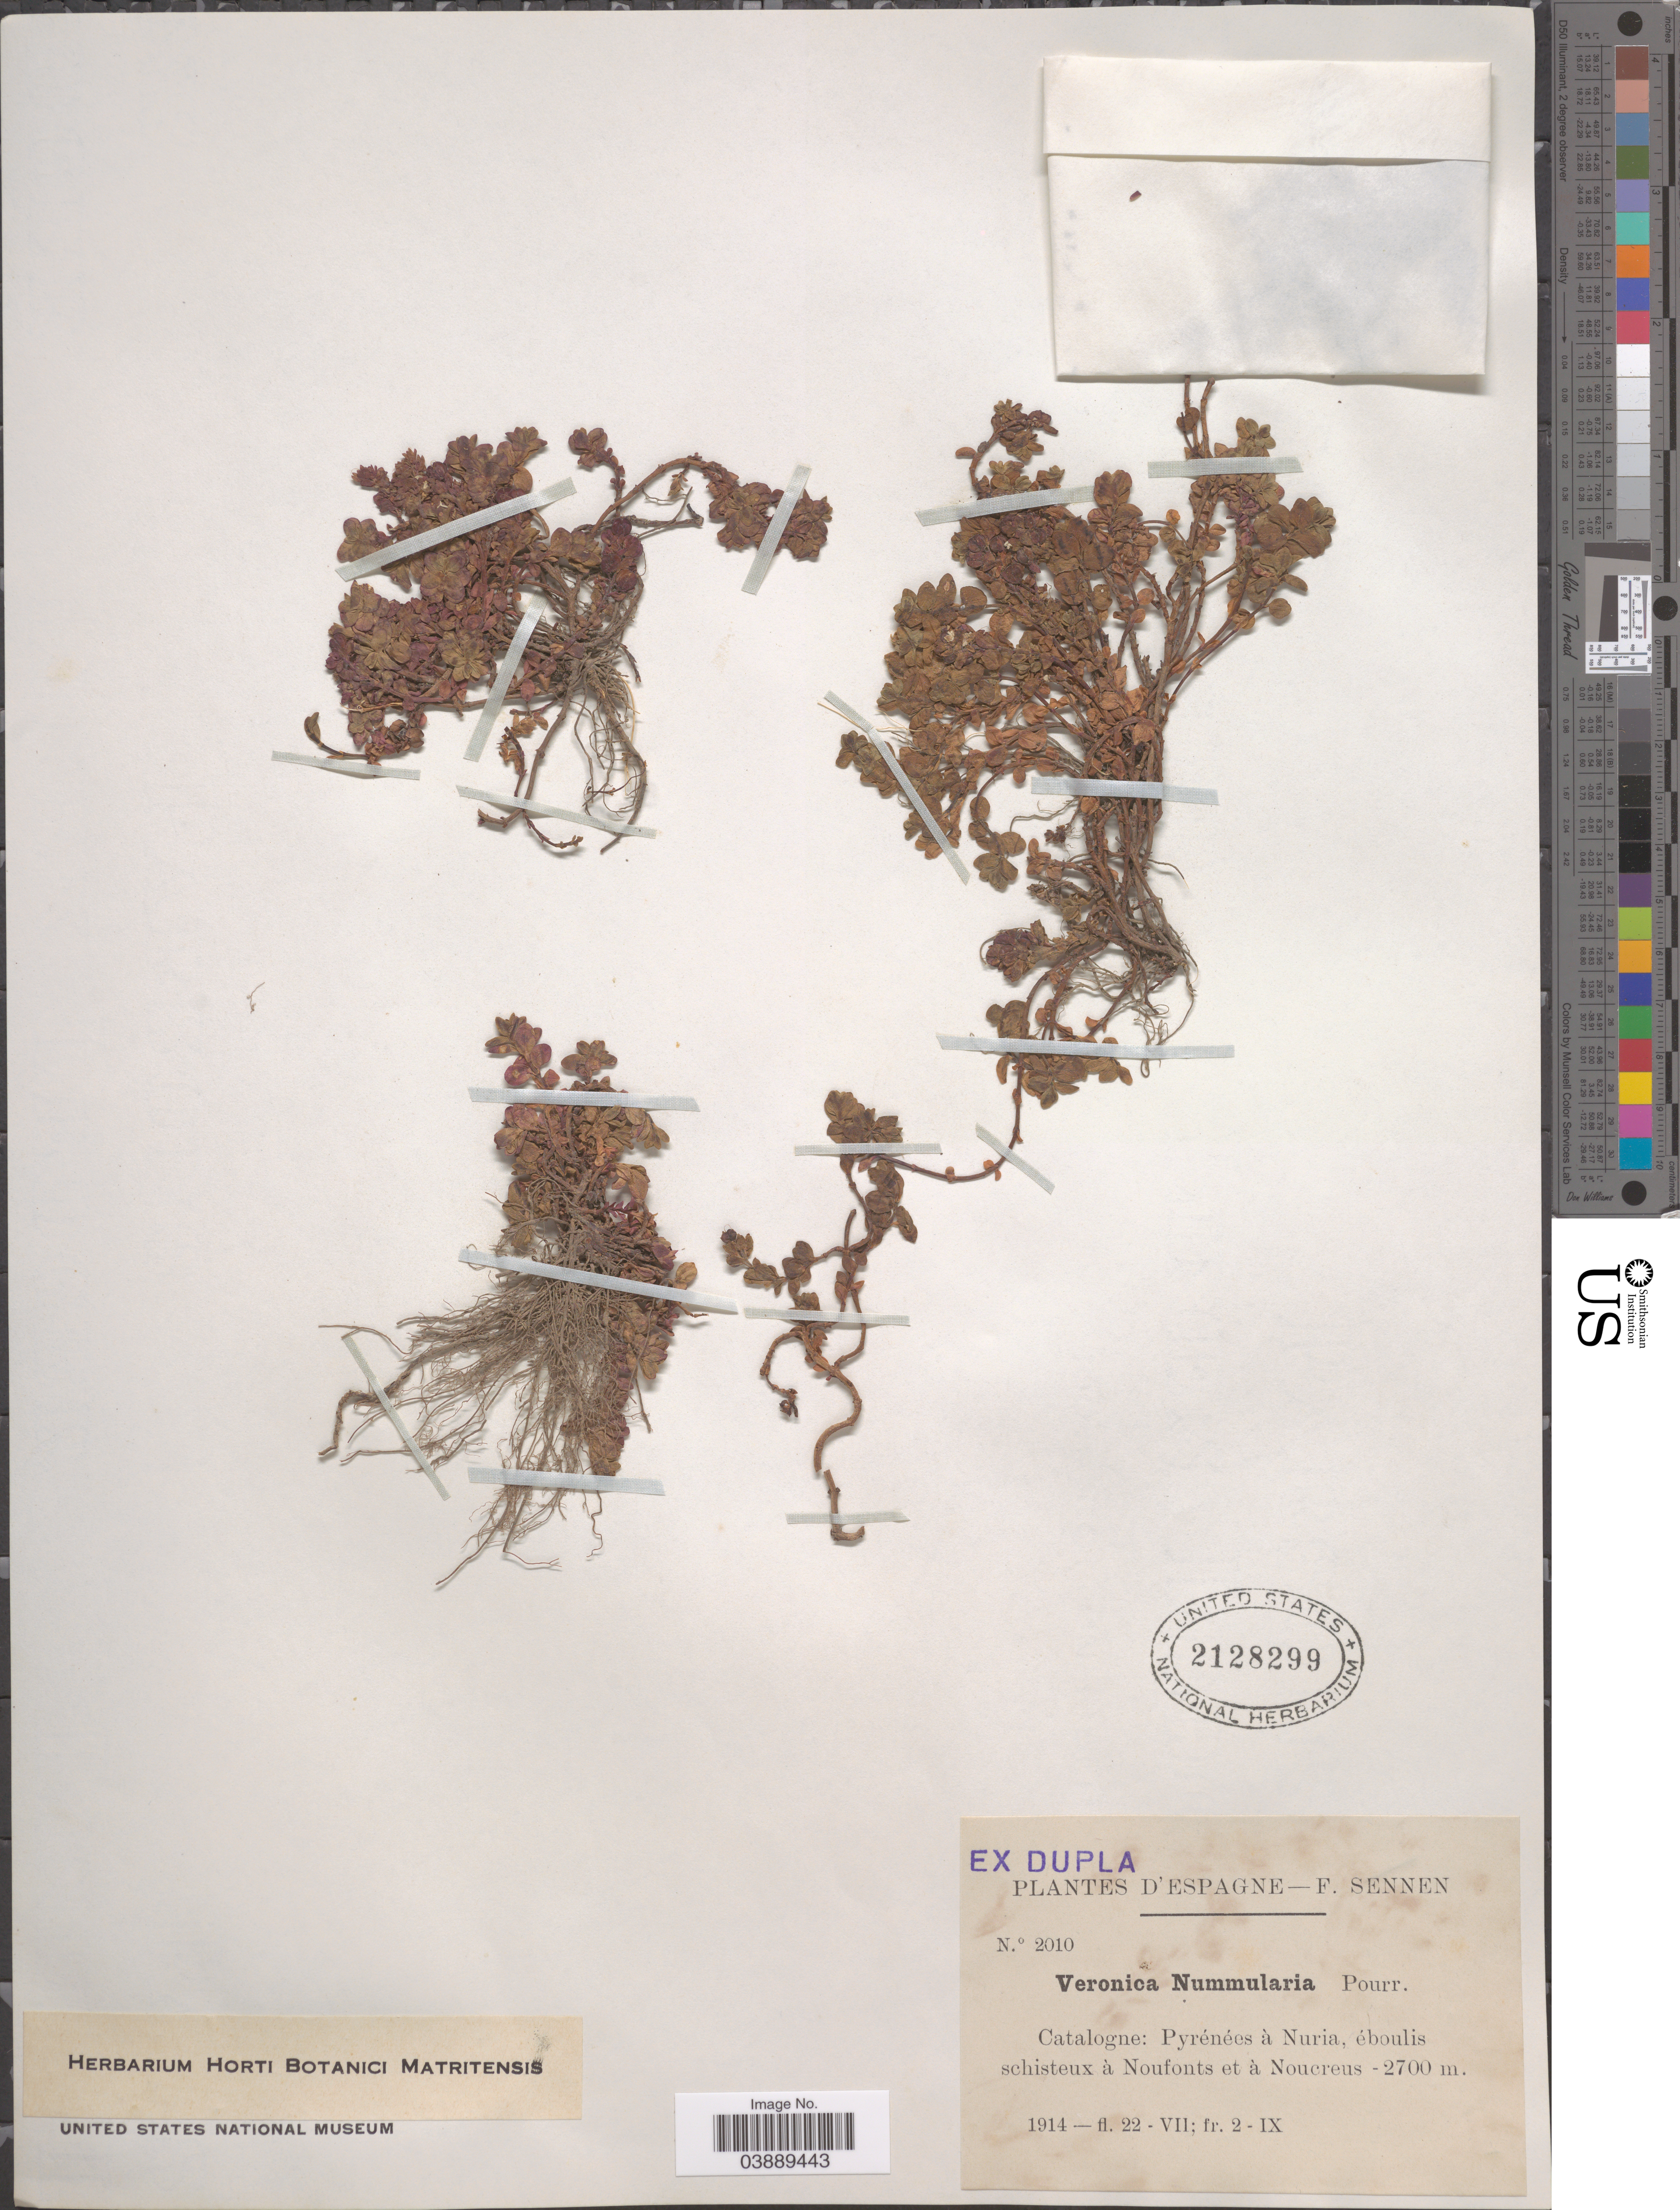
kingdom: Plantae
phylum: Tracheophyta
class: Magnoliopsida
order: Lamiales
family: Plantaginaceae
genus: Veronica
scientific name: Veronica nummularia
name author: Gouan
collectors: E. Sennen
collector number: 2010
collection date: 1914-07-22/1914-09-02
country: Spain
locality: Catalogne: Pyrénées à Nuria, éboulis schisteux à Noufonts et à Nouereus.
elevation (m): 2700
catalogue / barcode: US 2128299